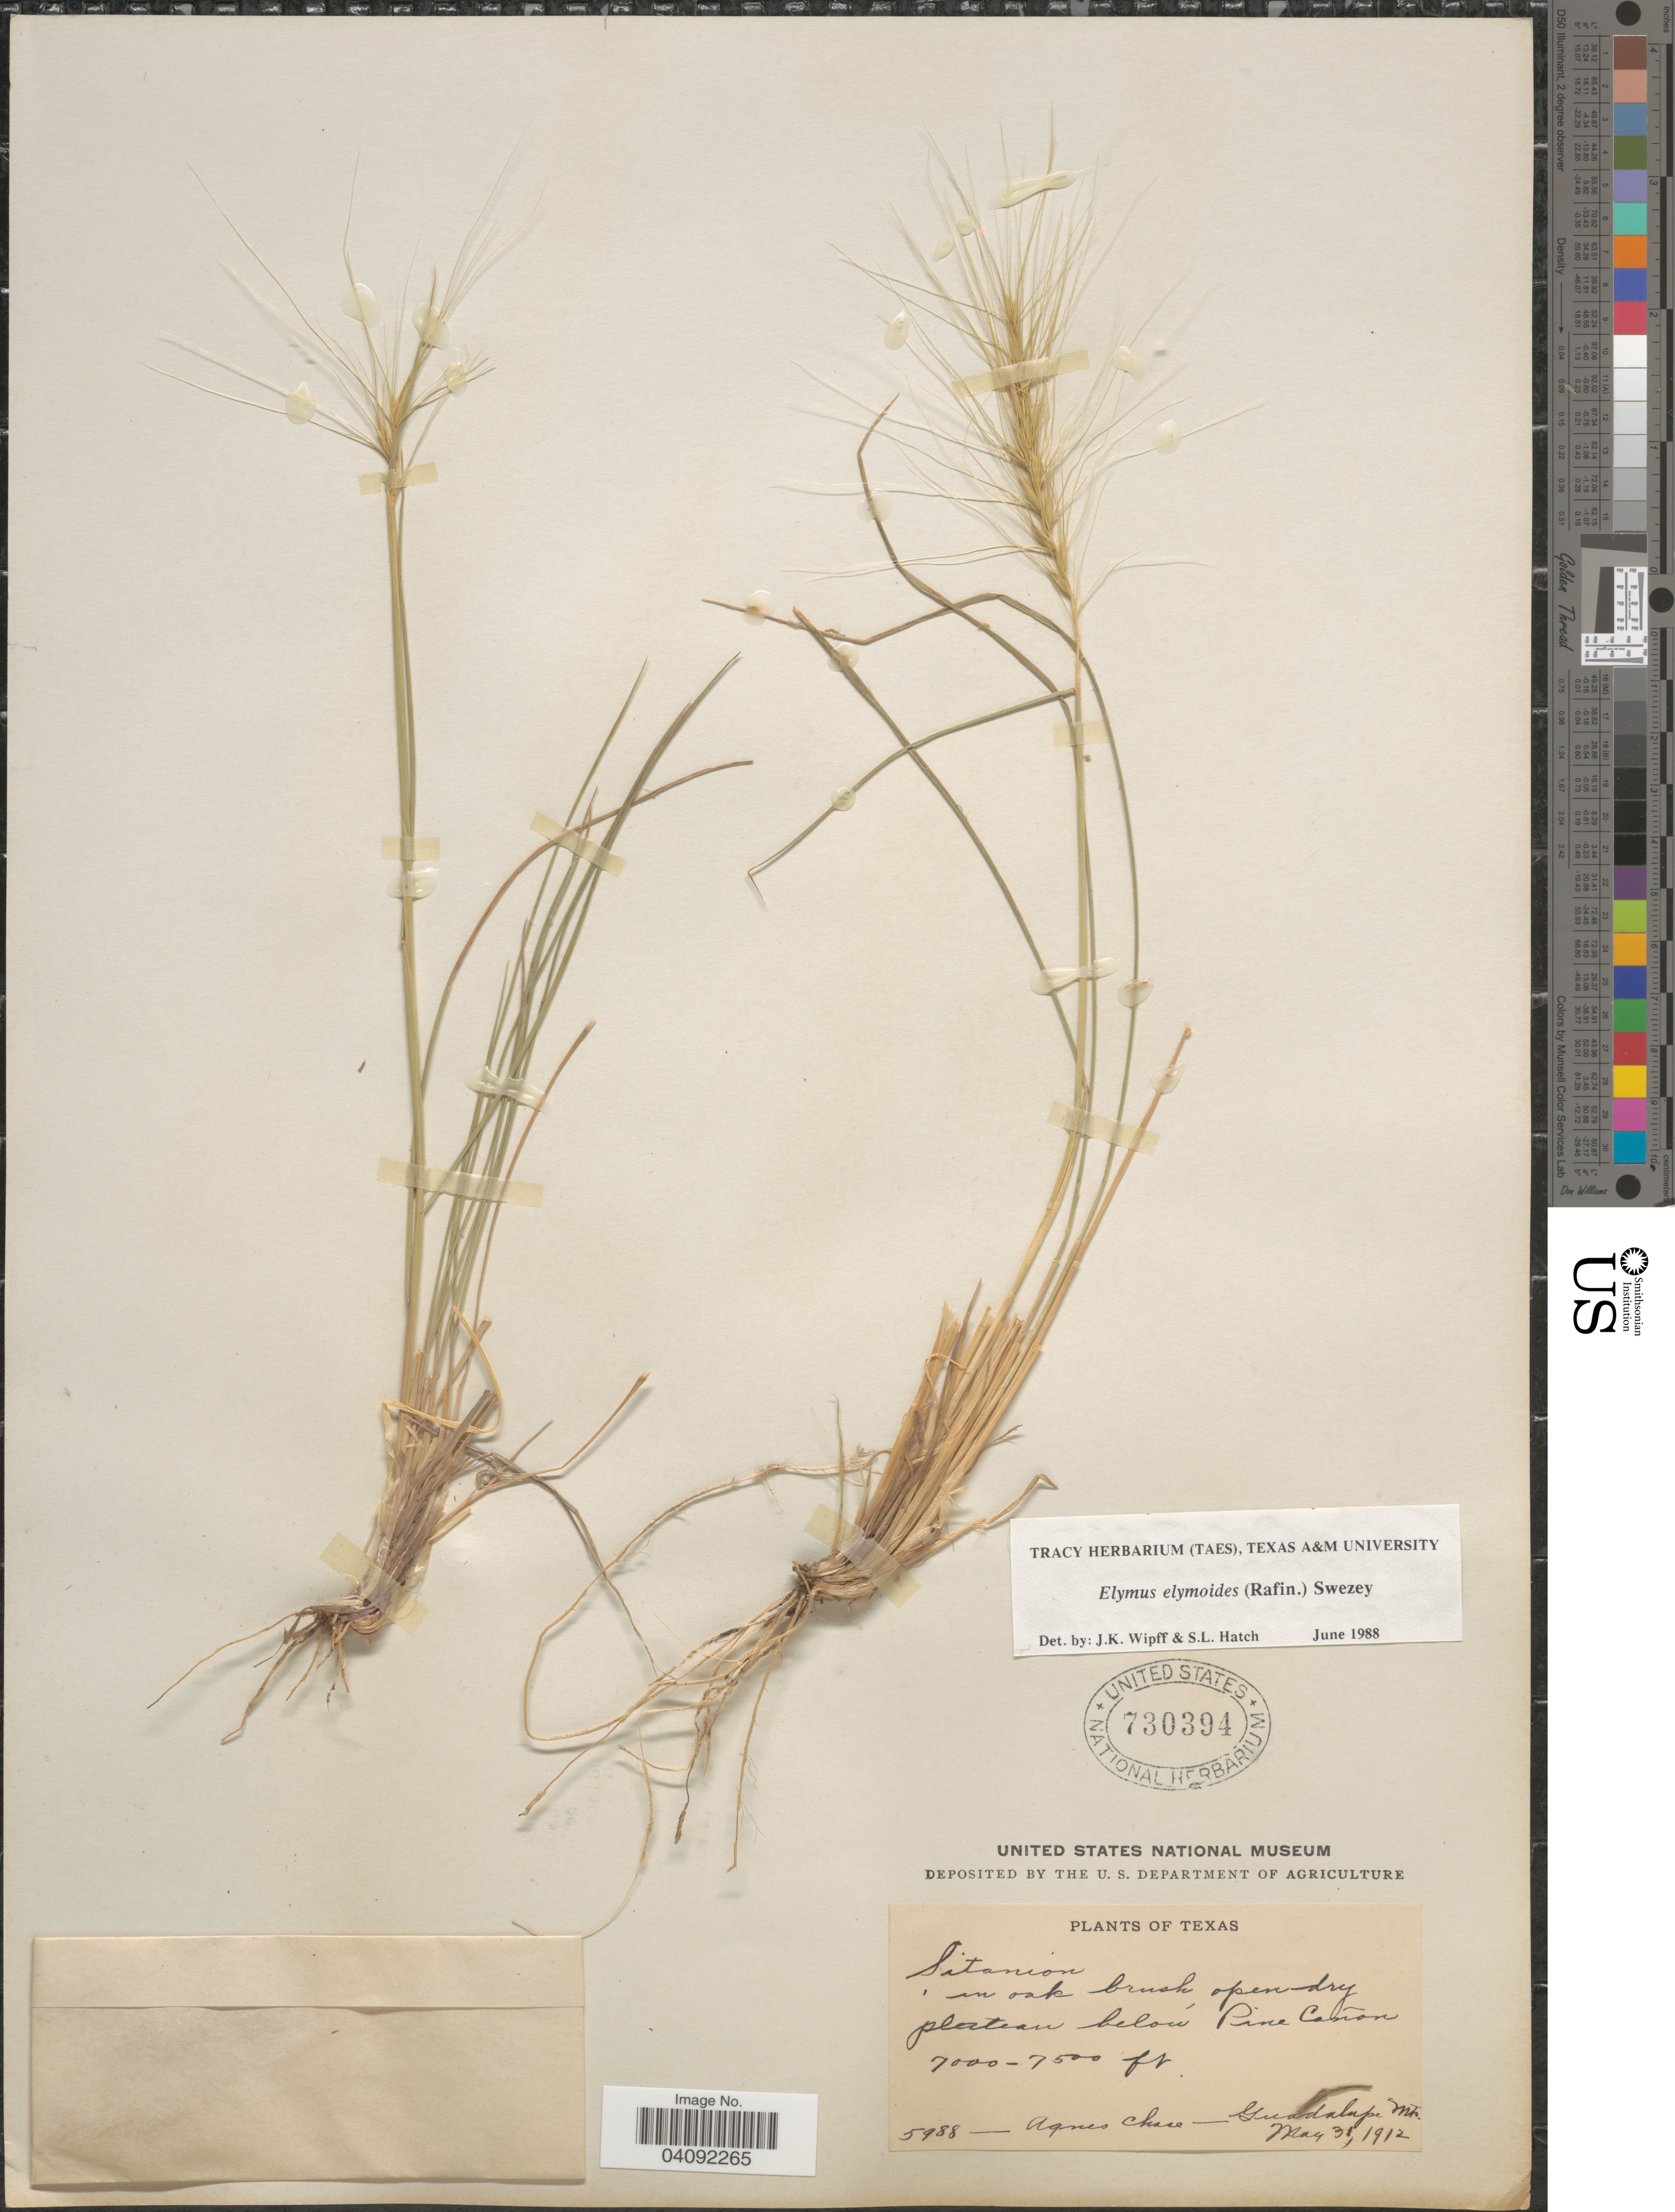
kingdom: Plantae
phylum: Tracheophyta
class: Liliopsida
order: Poales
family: Poaceae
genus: Elymus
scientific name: Elymus elymoides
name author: (Raf.) Swezey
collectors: A. Chase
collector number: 5988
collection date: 1912-05-31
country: United States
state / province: Texas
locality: In oak brush, open dry plateau below Pine Cañon. Guadalupe Mts.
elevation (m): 2134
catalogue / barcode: US 730394